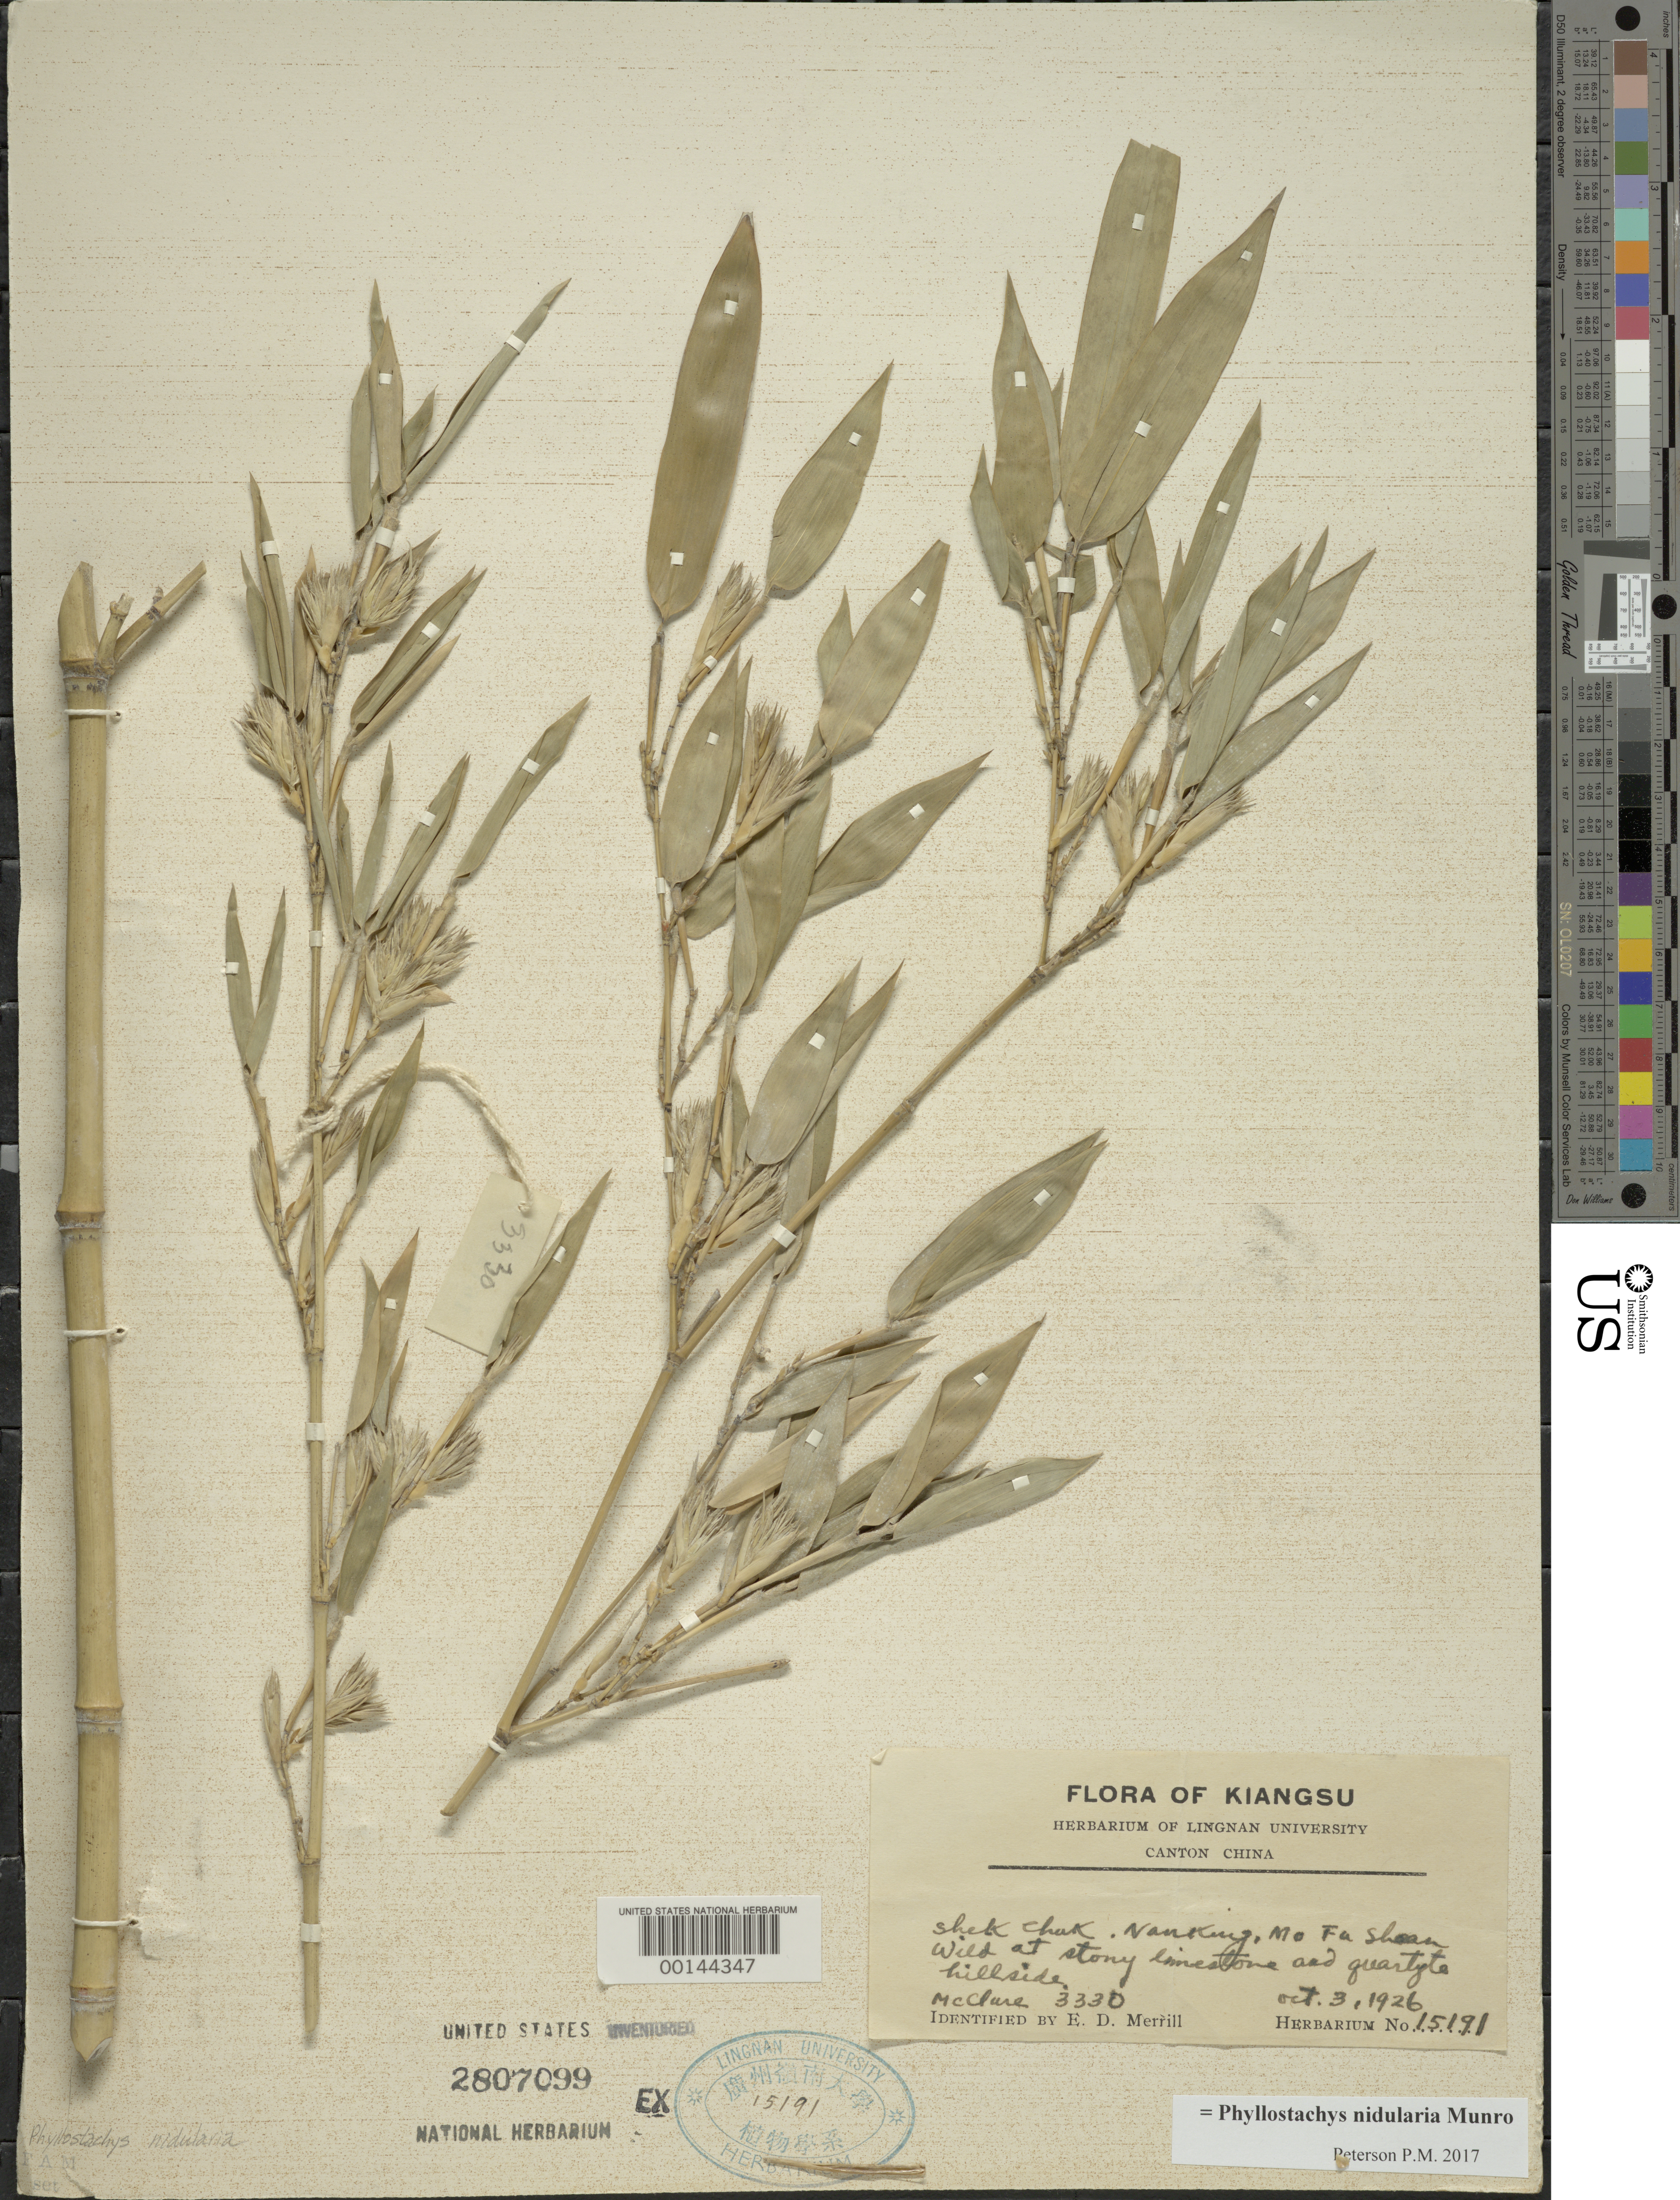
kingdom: Plantae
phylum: Tracheophyta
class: Liliopsida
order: Poales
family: Poaceae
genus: Phyllostachys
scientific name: Phyllostachys nidularia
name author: Munro ex Fenzi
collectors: F. A. McClure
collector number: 3330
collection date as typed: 03 Oct 1926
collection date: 1926-10-03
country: China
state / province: Jiangsu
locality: Shek chuk, nanking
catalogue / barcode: US 2807099